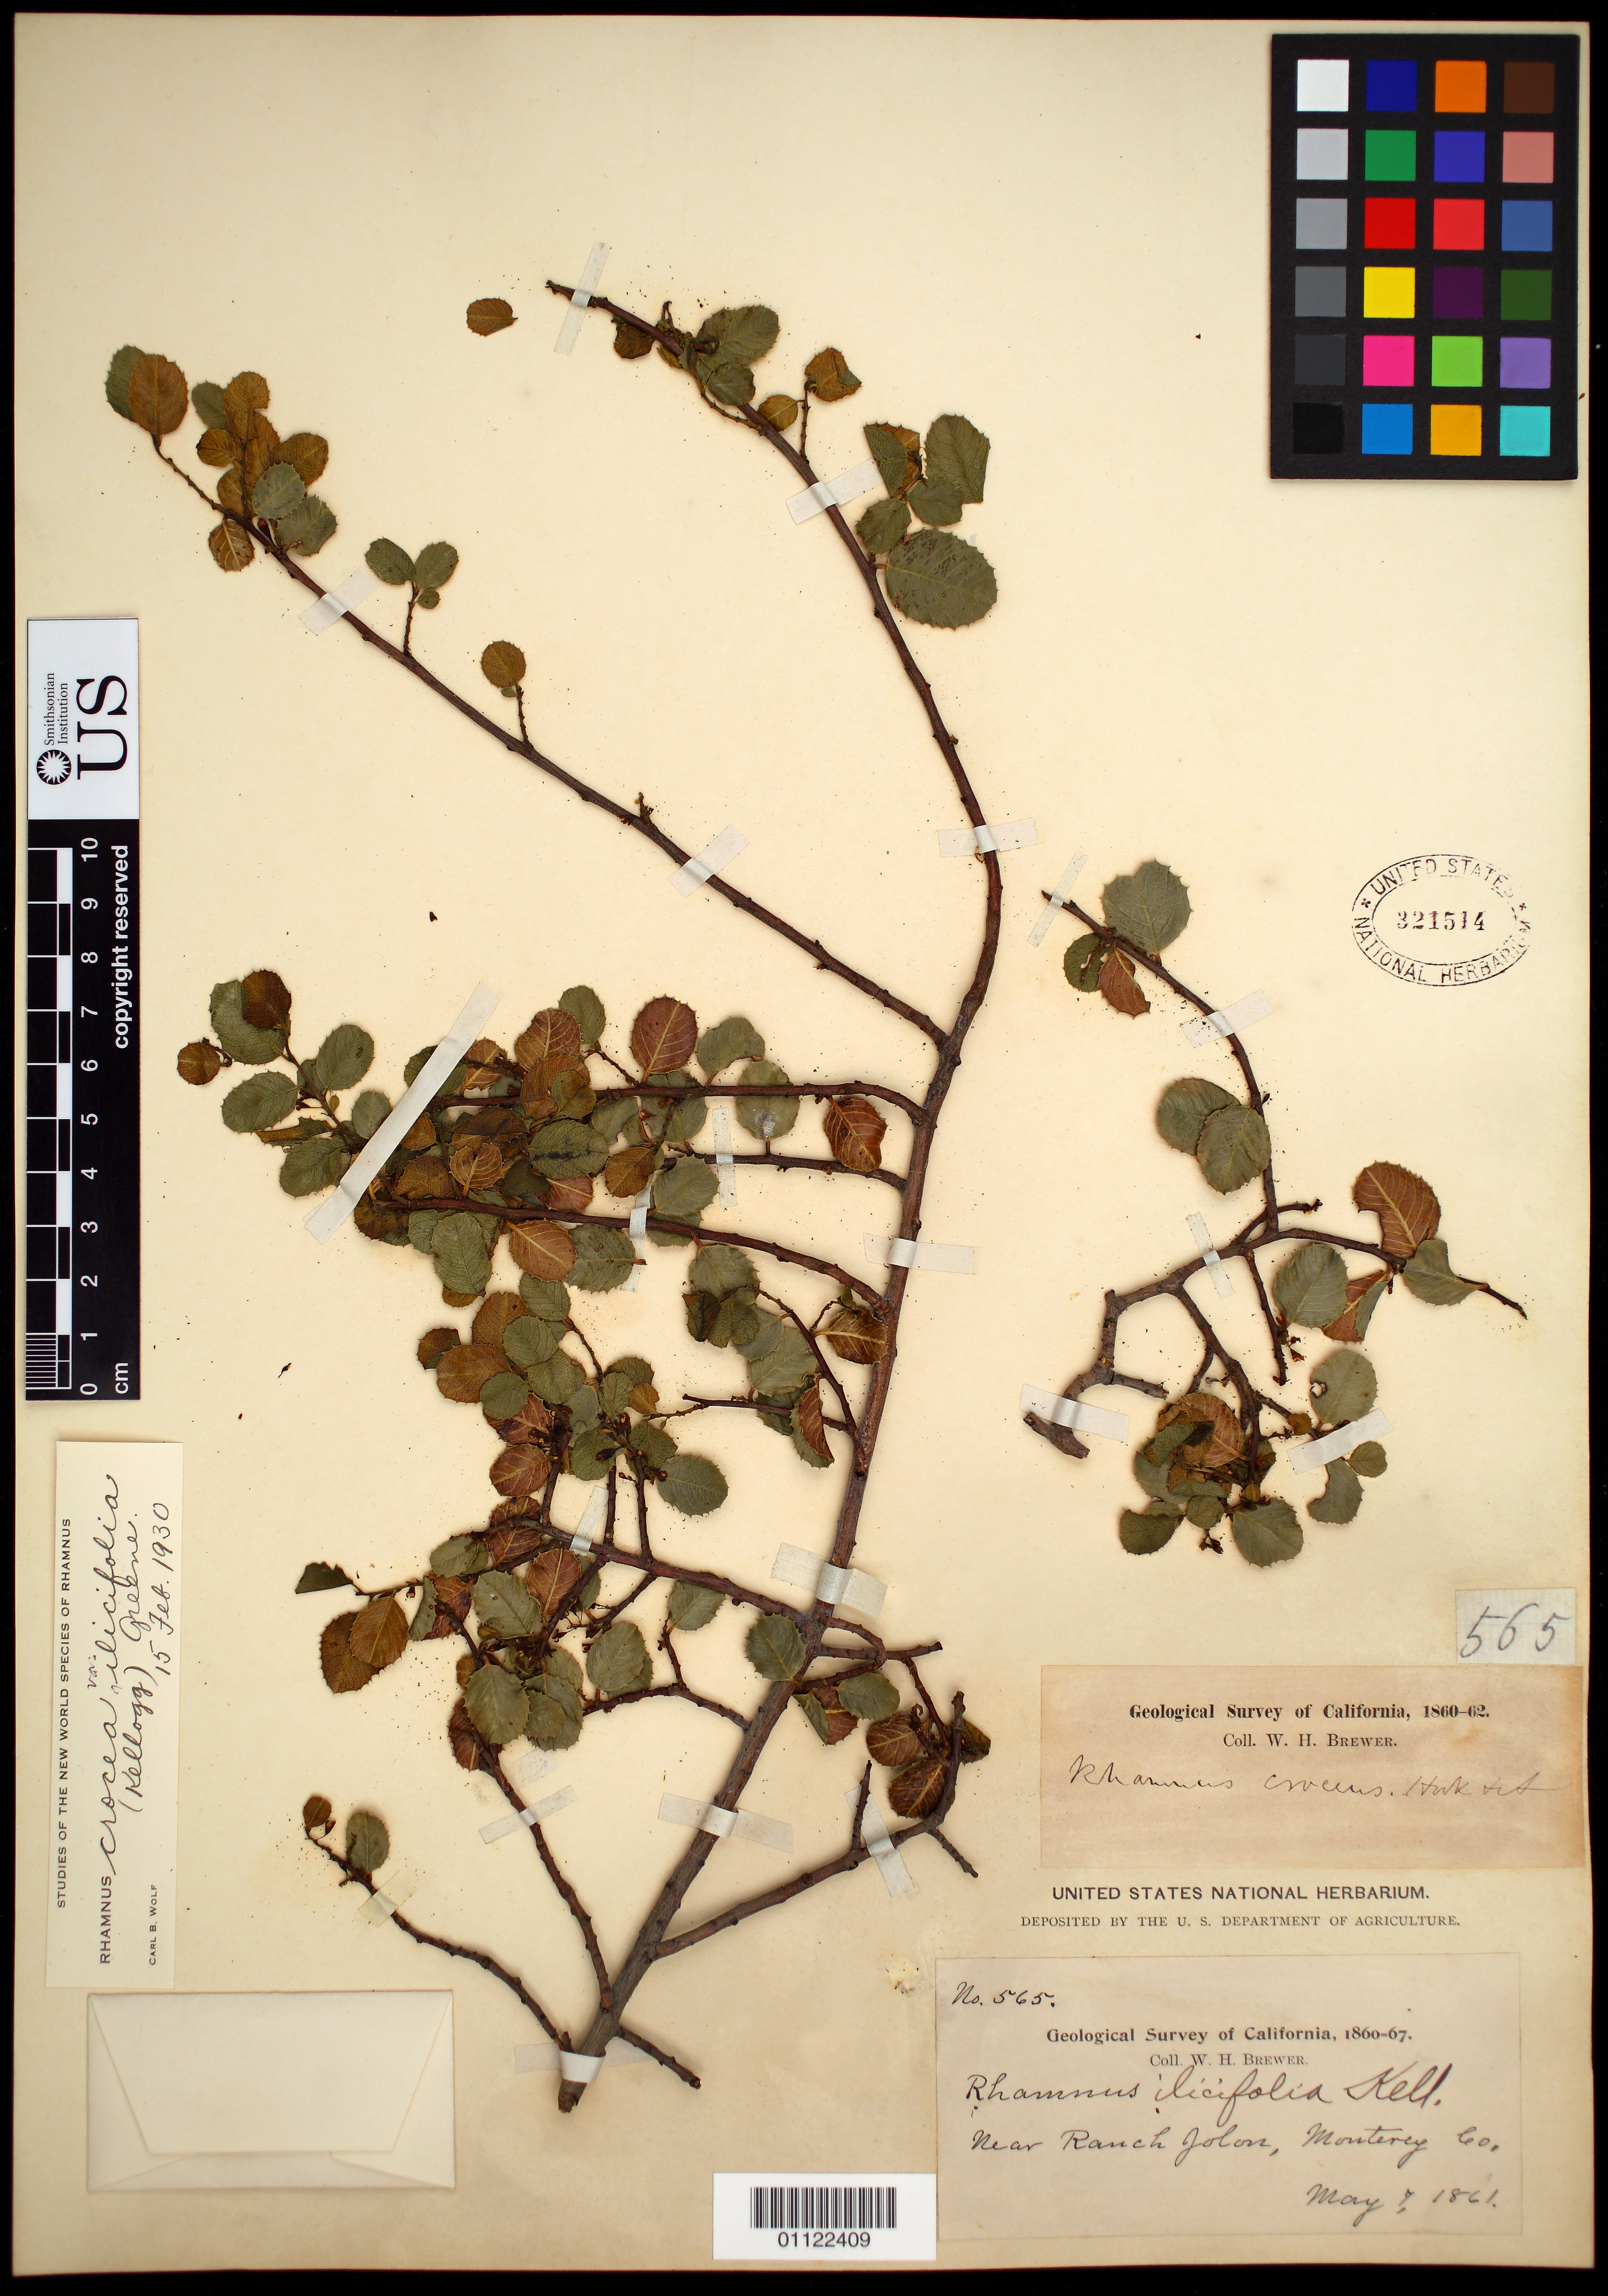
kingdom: Plantae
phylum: Tracheophyta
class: Magnoliopsida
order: Rosales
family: Rhamnaceae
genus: Rhamnus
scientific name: Rhamnus crocea var. ilicifolia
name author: (Kellogg) Greene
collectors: W. H. Brewer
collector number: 565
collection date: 1861-05-07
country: United States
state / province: California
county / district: Monterey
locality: Near Ranch Jolon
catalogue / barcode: US 321514